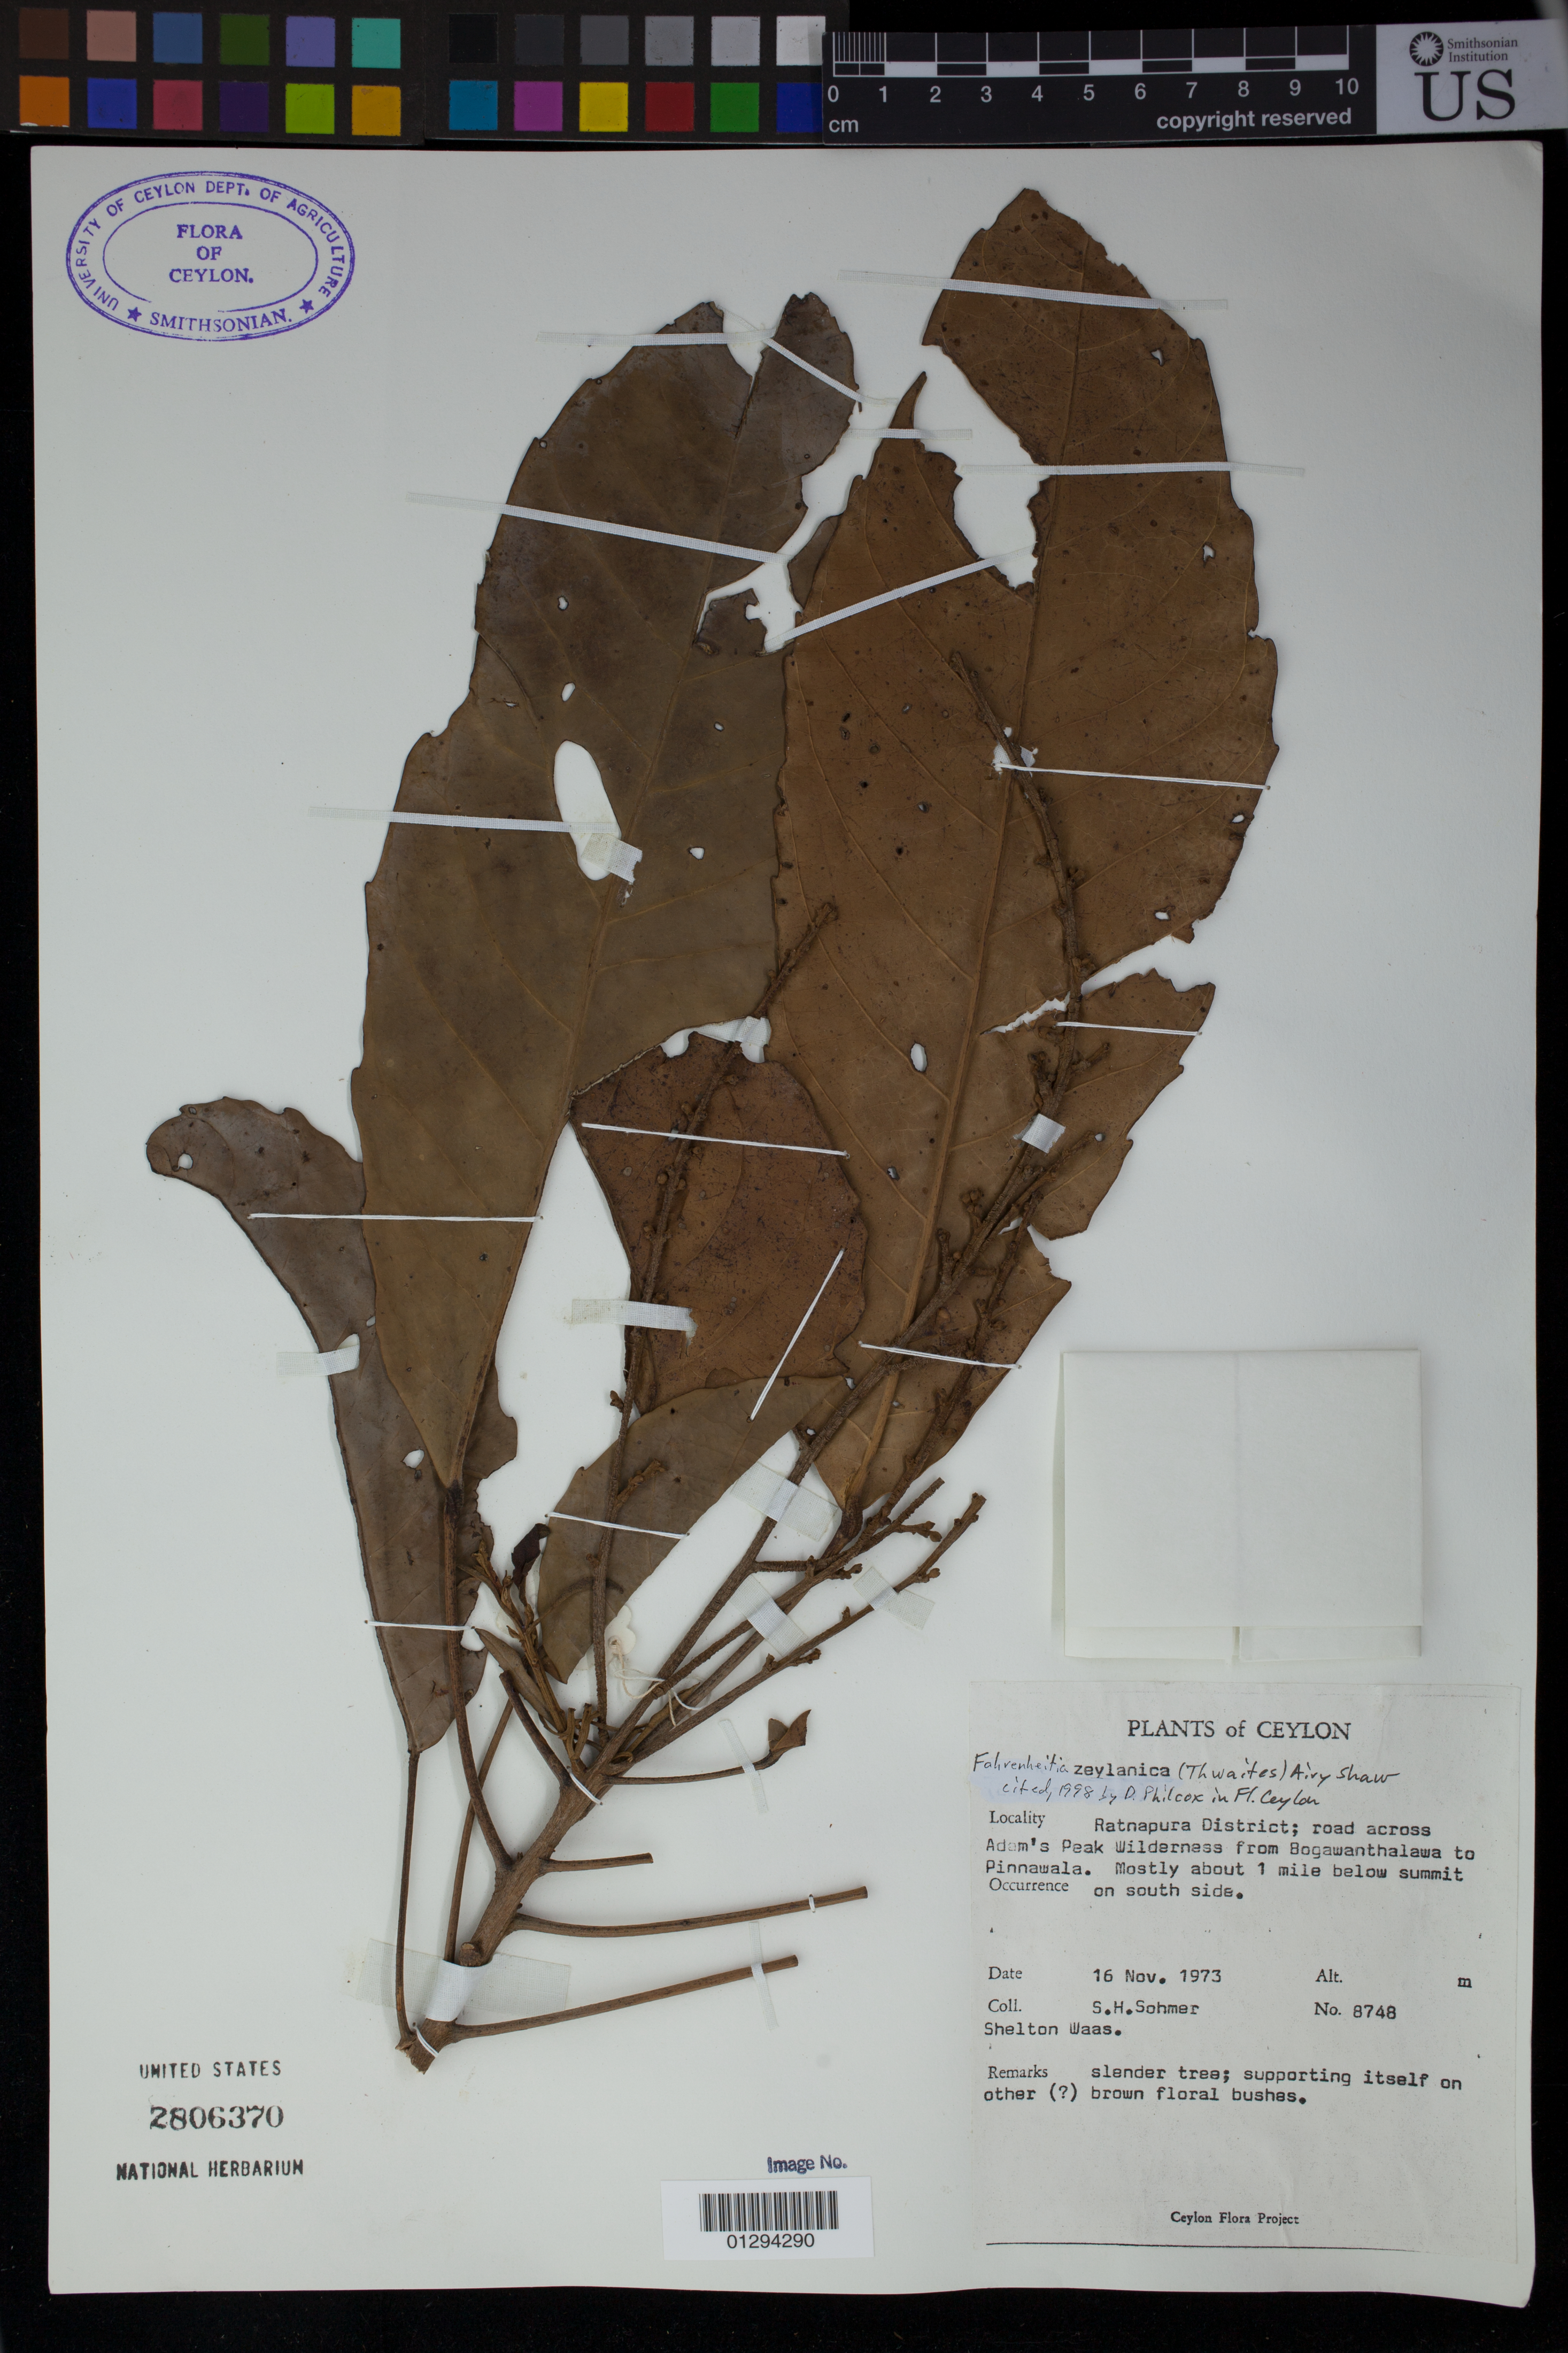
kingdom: Plantae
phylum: Tracheophyta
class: Magnoliopsida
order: Malpighiales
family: Euphorbiaceae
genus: Fahrenheitia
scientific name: Fahrenheitia zeylanica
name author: (Thwaites) Airy Shaw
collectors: S. H. Sohmer & S. Waas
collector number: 8748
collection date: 1973-11-16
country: Sri Lanka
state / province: Sabaragamuwa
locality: Ratnapura District; road across Adam's Peak Wilderness from Bogawanthalawa to Pinnawala. About 1 mile below summit on south side.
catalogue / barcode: US 2806370